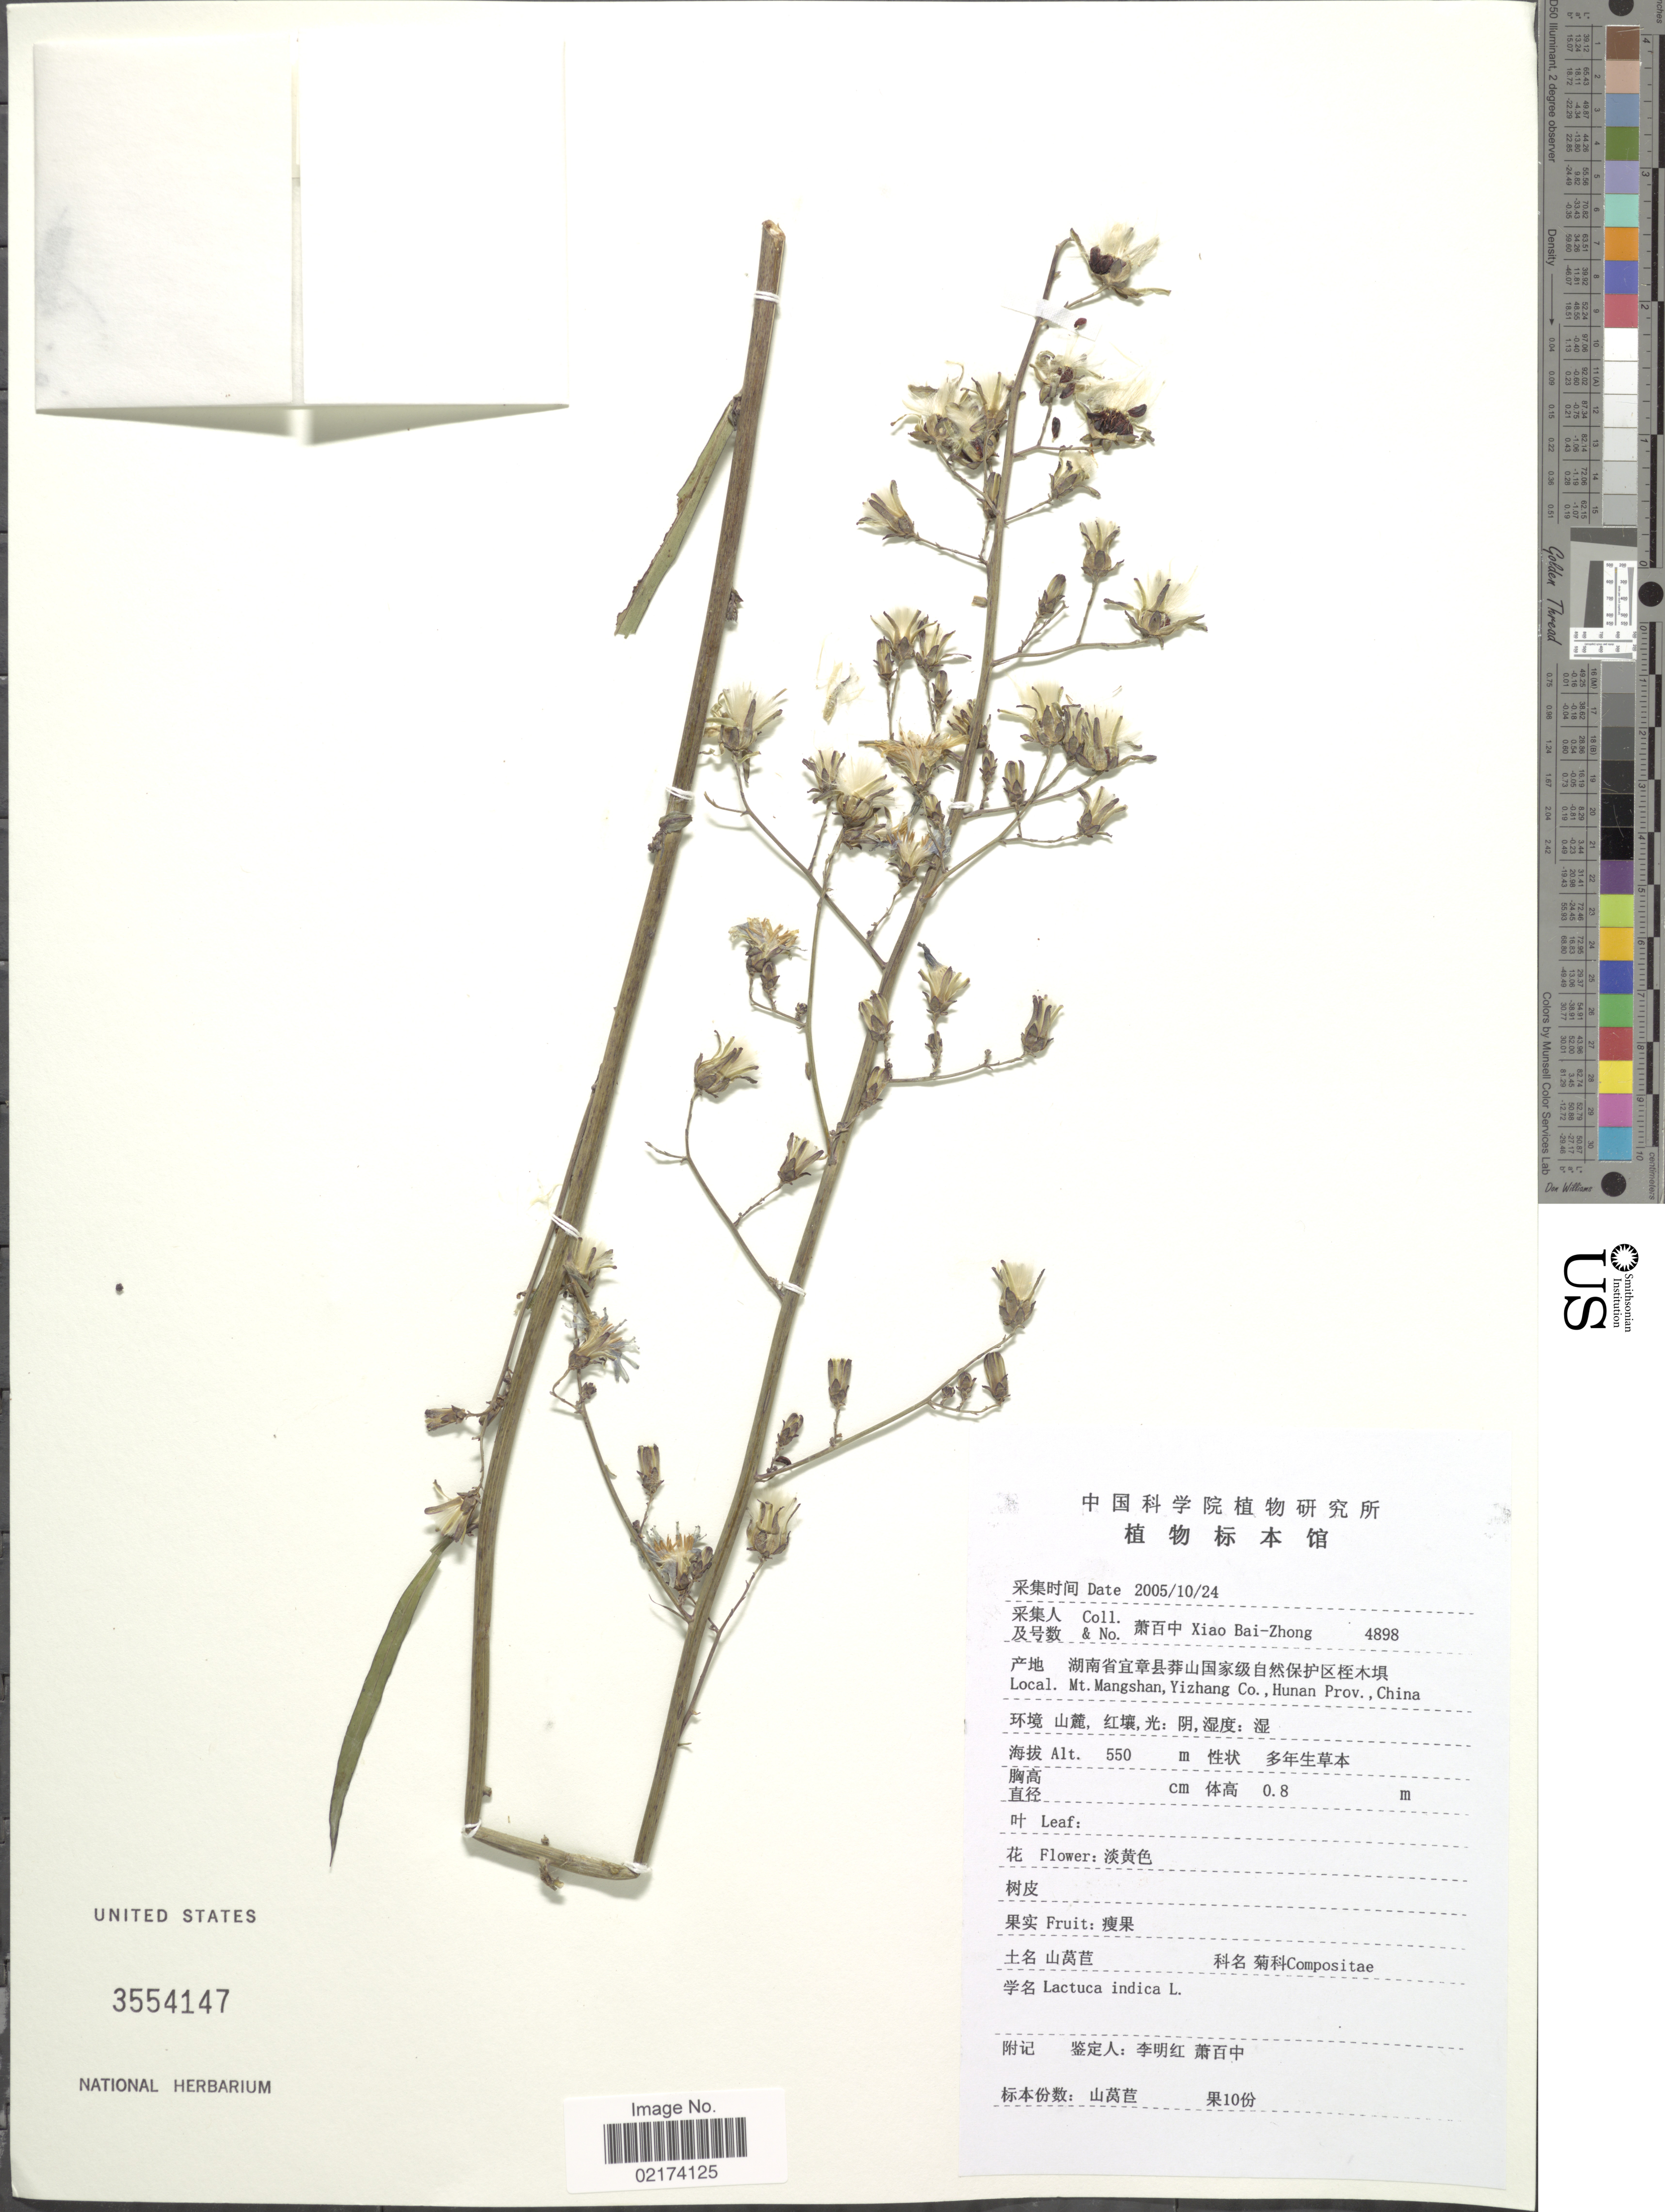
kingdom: Plantae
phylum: Tracheophyta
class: Magnoliopsida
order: Asterales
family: Asteraceae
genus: Lactuca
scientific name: Lactuca indica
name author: L.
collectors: B. Z. Xiao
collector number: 4898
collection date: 2005-10-24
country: China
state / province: Hunan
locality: Mt. Mangshan, Yizhang Co.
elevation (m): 550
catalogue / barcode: US 3554147